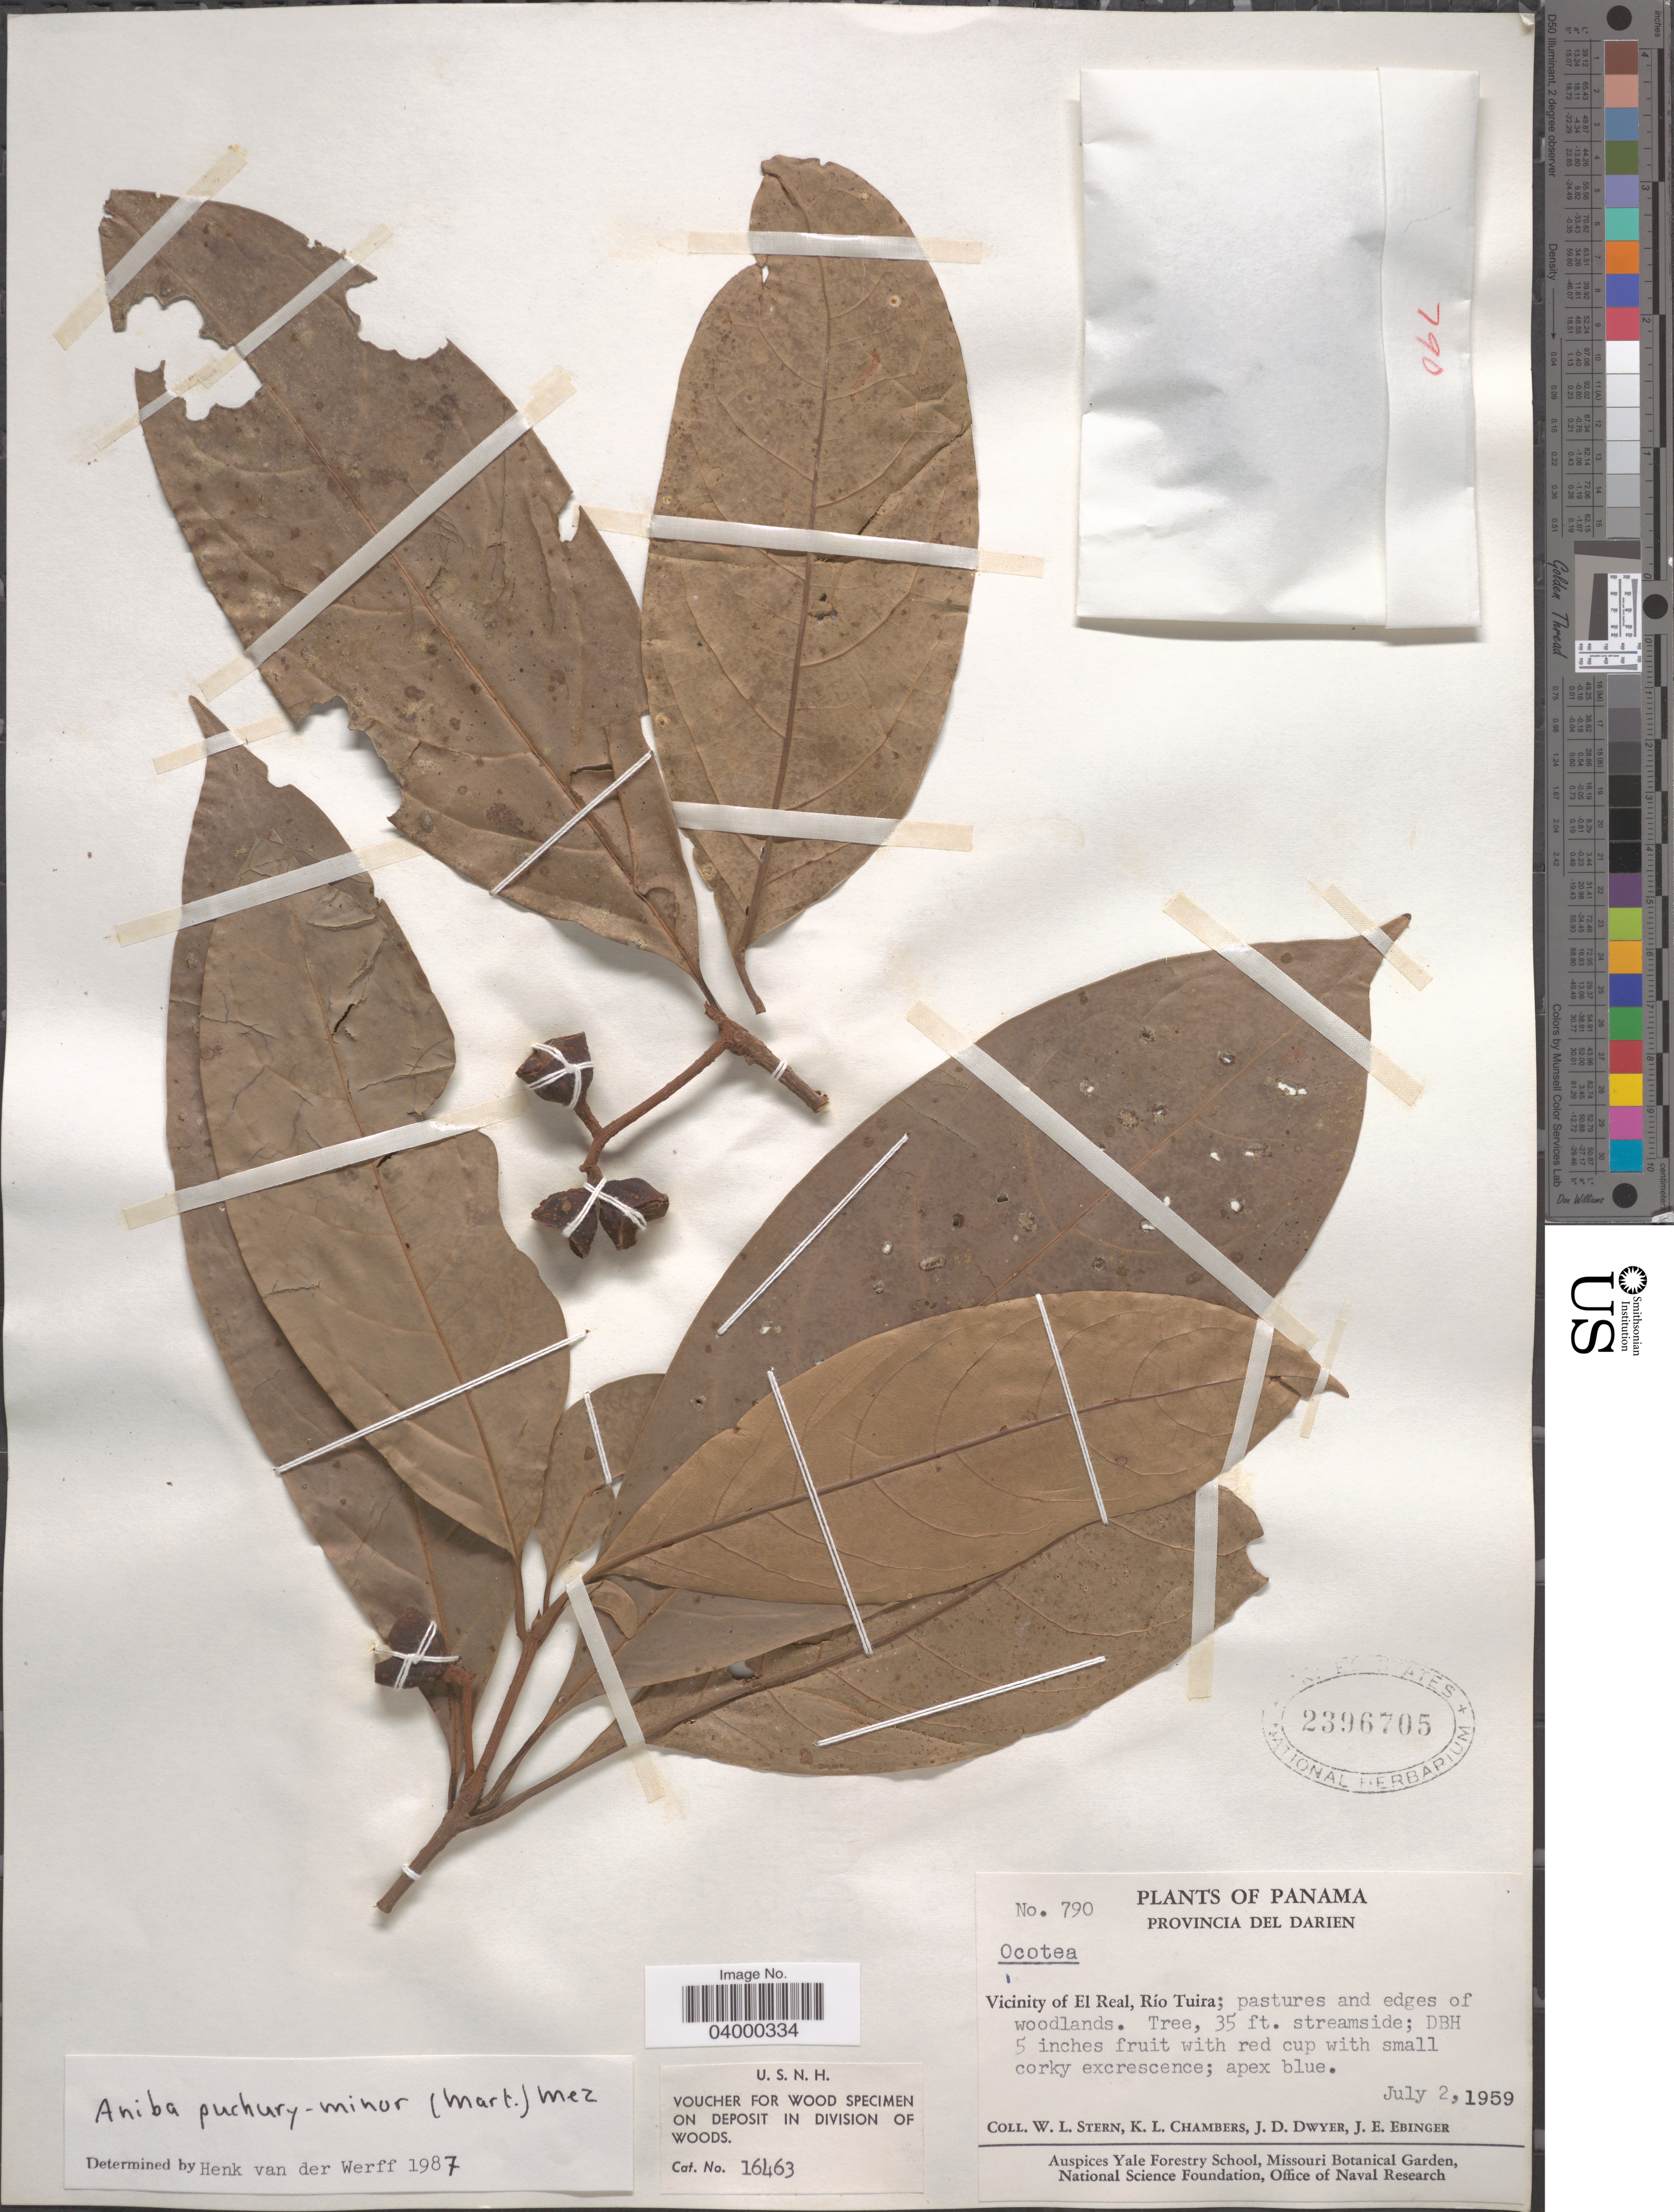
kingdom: Plantae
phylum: Tracheophyta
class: Magnoliopsida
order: Laurales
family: Lauraceae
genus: Aniba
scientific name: Aniba puchury-minor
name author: (Mart.) Mez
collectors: W. L. Stern, K. Chambers, J. D. Dwyer & J. Ebinger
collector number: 790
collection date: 1959-07-02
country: Panama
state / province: Darien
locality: Vicinity of El Real, Río Tuira.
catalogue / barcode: US 2396705